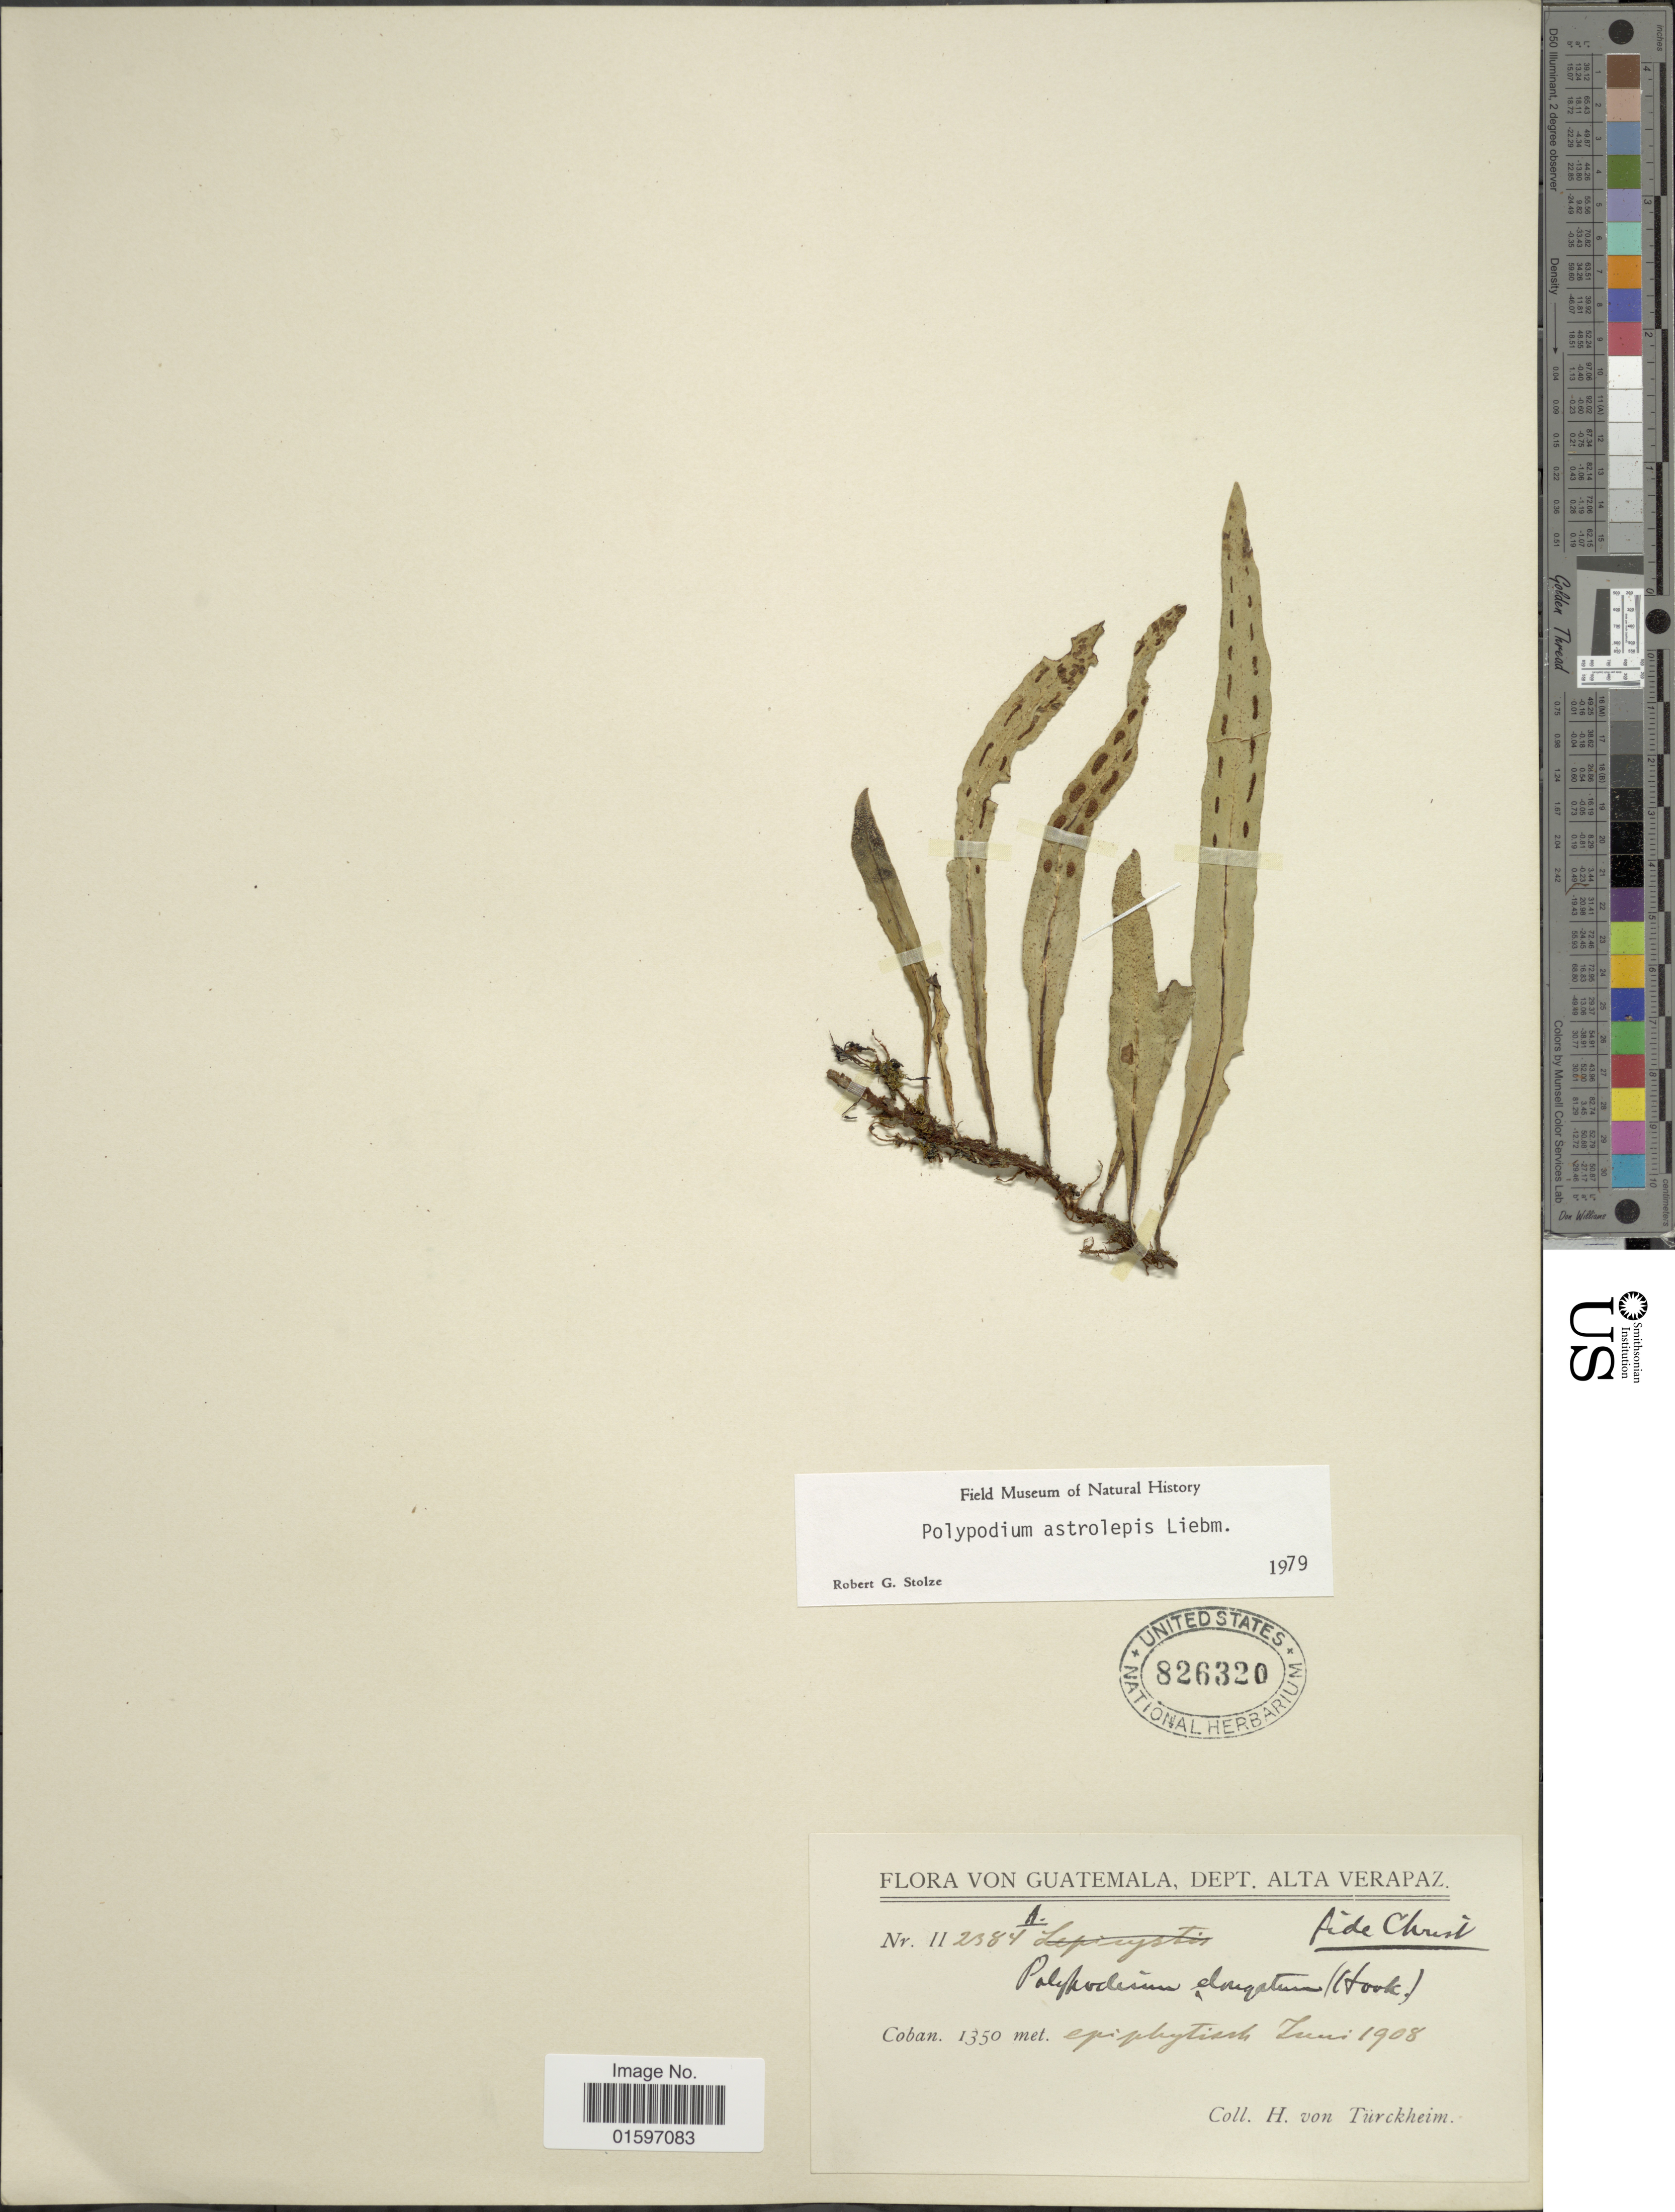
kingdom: Plantae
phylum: Tracheophyta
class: Polypodiopsida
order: Polypodiales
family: Polypodiaceae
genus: Pleopeltis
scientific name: Pleopeltis astrolepis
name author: (Liebm.) E. Fourn.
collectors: H. von Türckheim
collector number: II2384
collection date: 1908-06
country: Guatemala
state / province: Alta Verapaz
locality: Coban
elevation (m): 1350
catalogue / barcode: US 826320